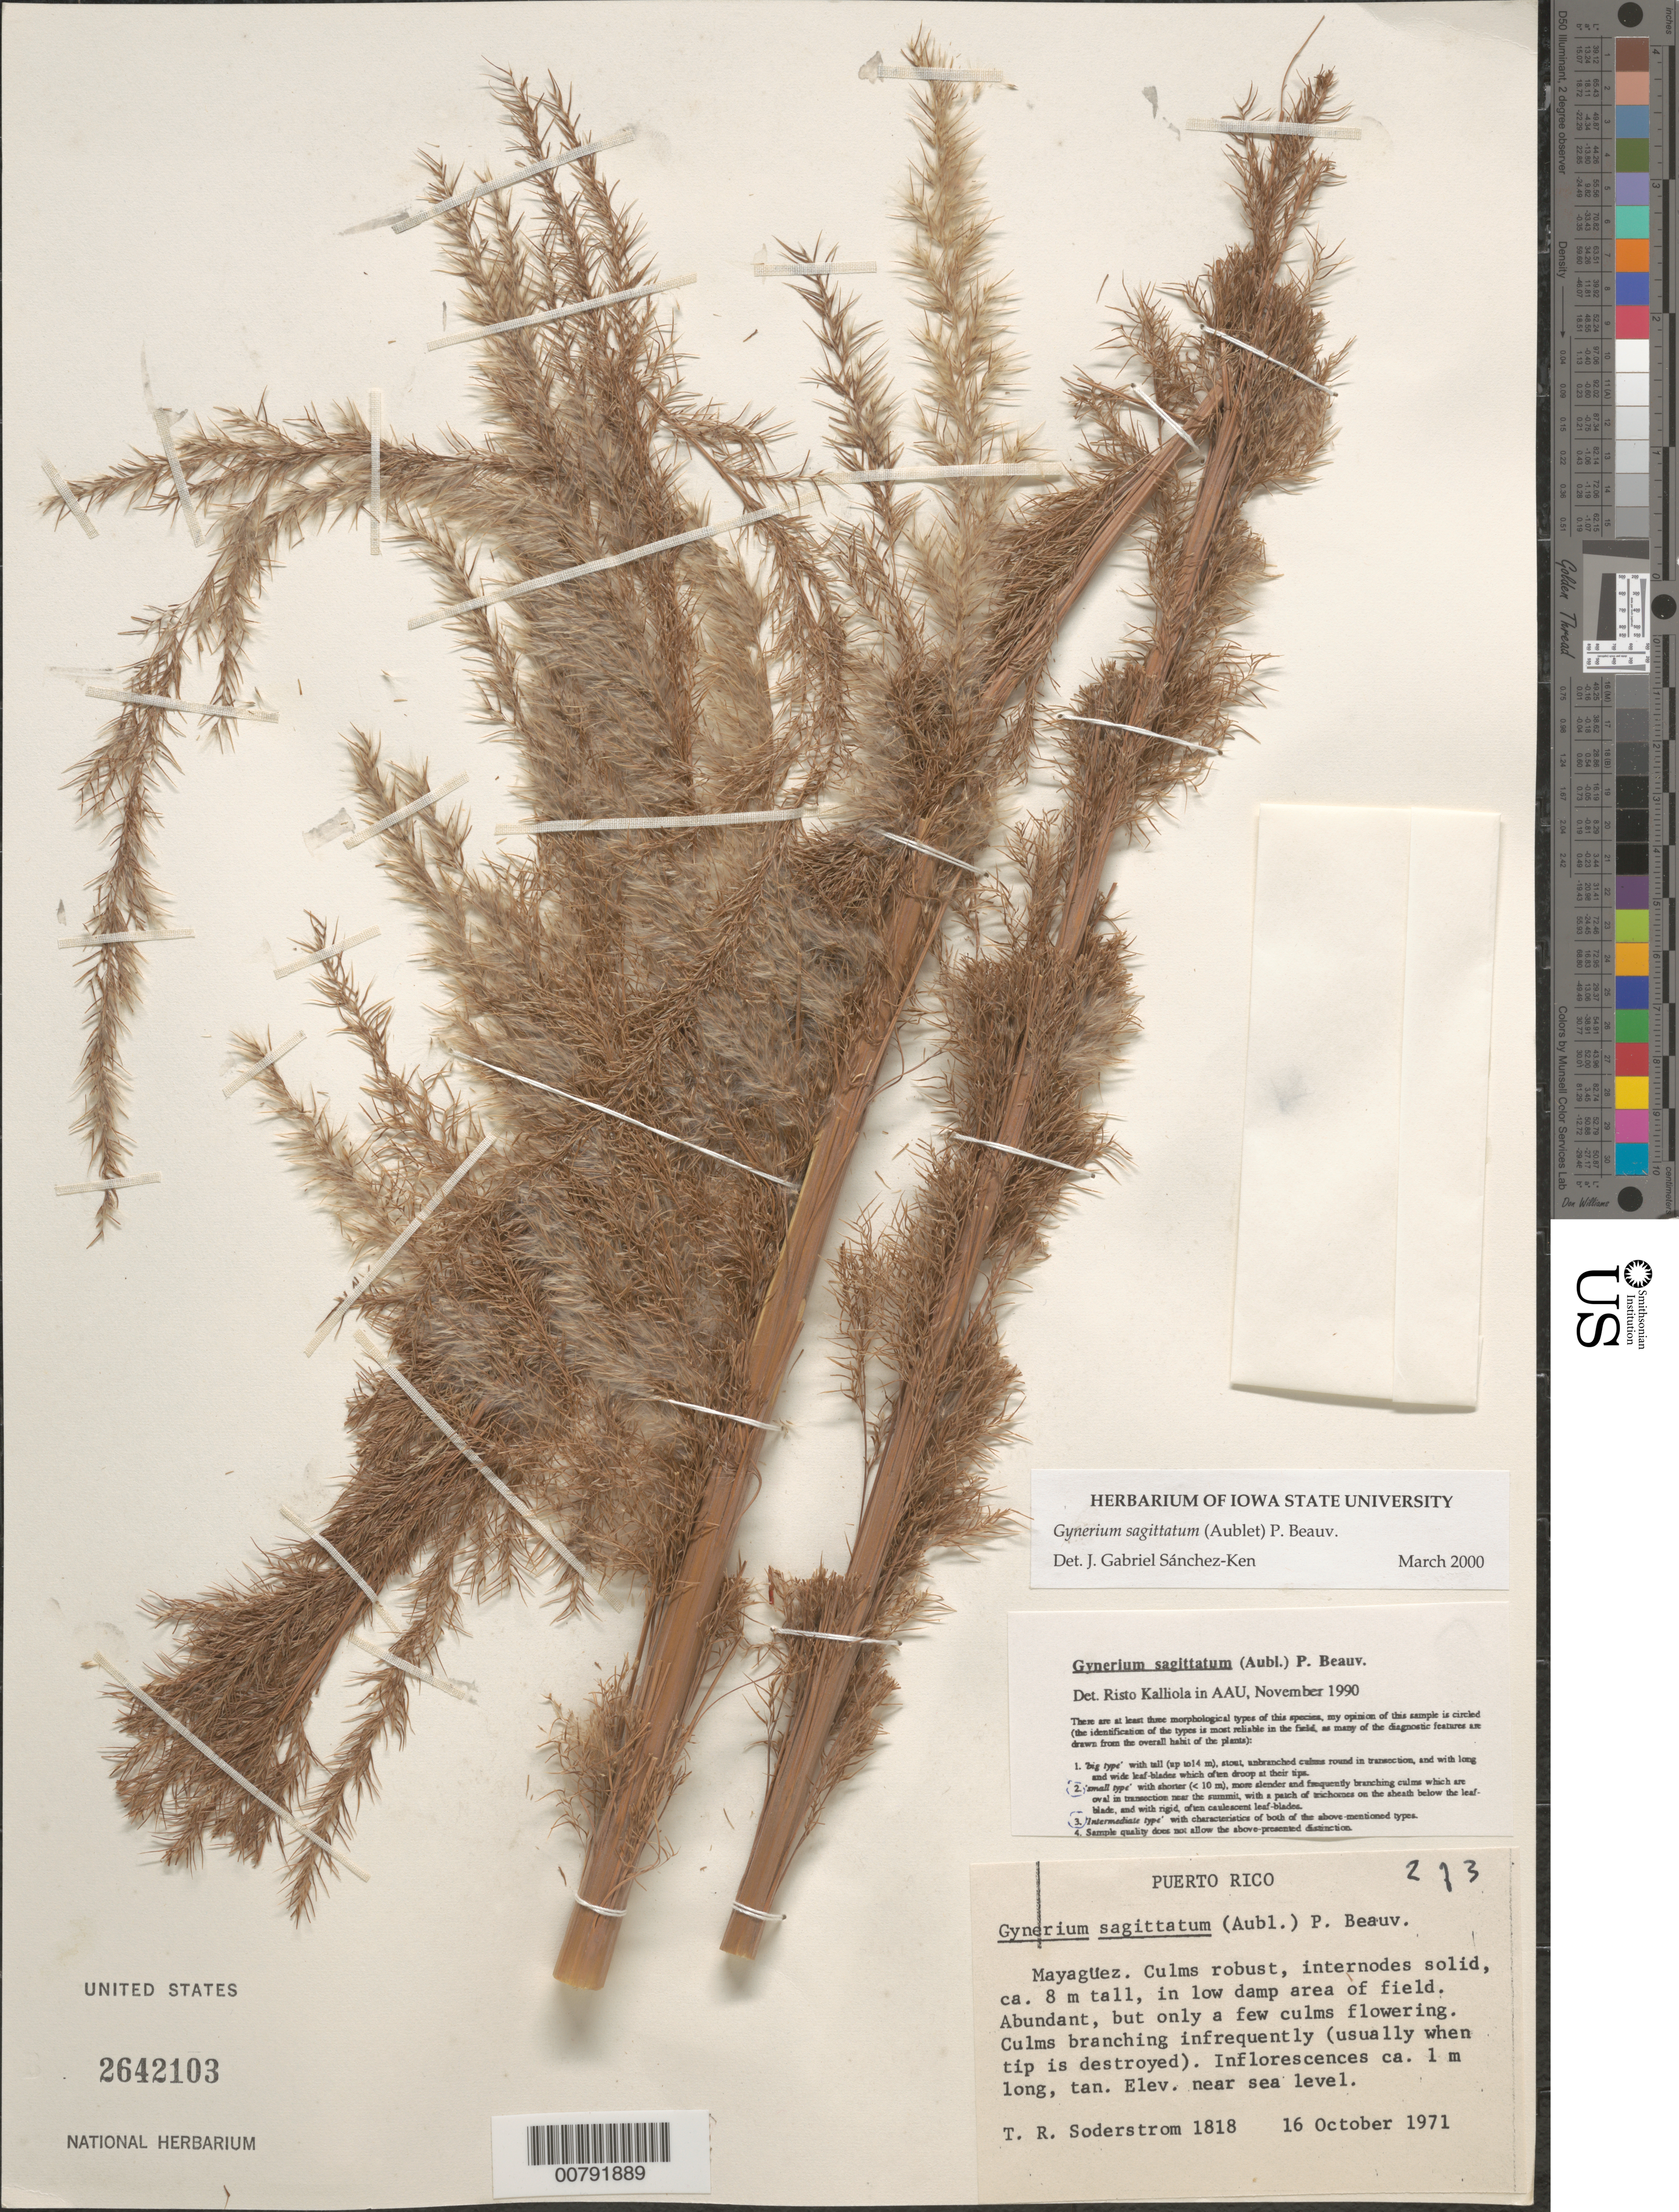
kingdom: Plantae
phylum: Tracheophyta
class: Liliopsida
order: Poales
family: Poaceae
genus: Gynerium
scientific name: Gynerium sagittatum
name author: (Aubl.) P. Beauv.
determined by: Sánchez-Ken, J. G.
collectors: T. R. Soderstrom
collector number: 1818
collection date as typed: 16 Oct 1971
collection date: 1971-10-16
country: Puerto Rico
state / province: Mayagüez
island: Puerto Rico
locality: Mayaguez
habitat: In low damp area of field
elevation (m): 0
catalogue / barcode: US 2642103